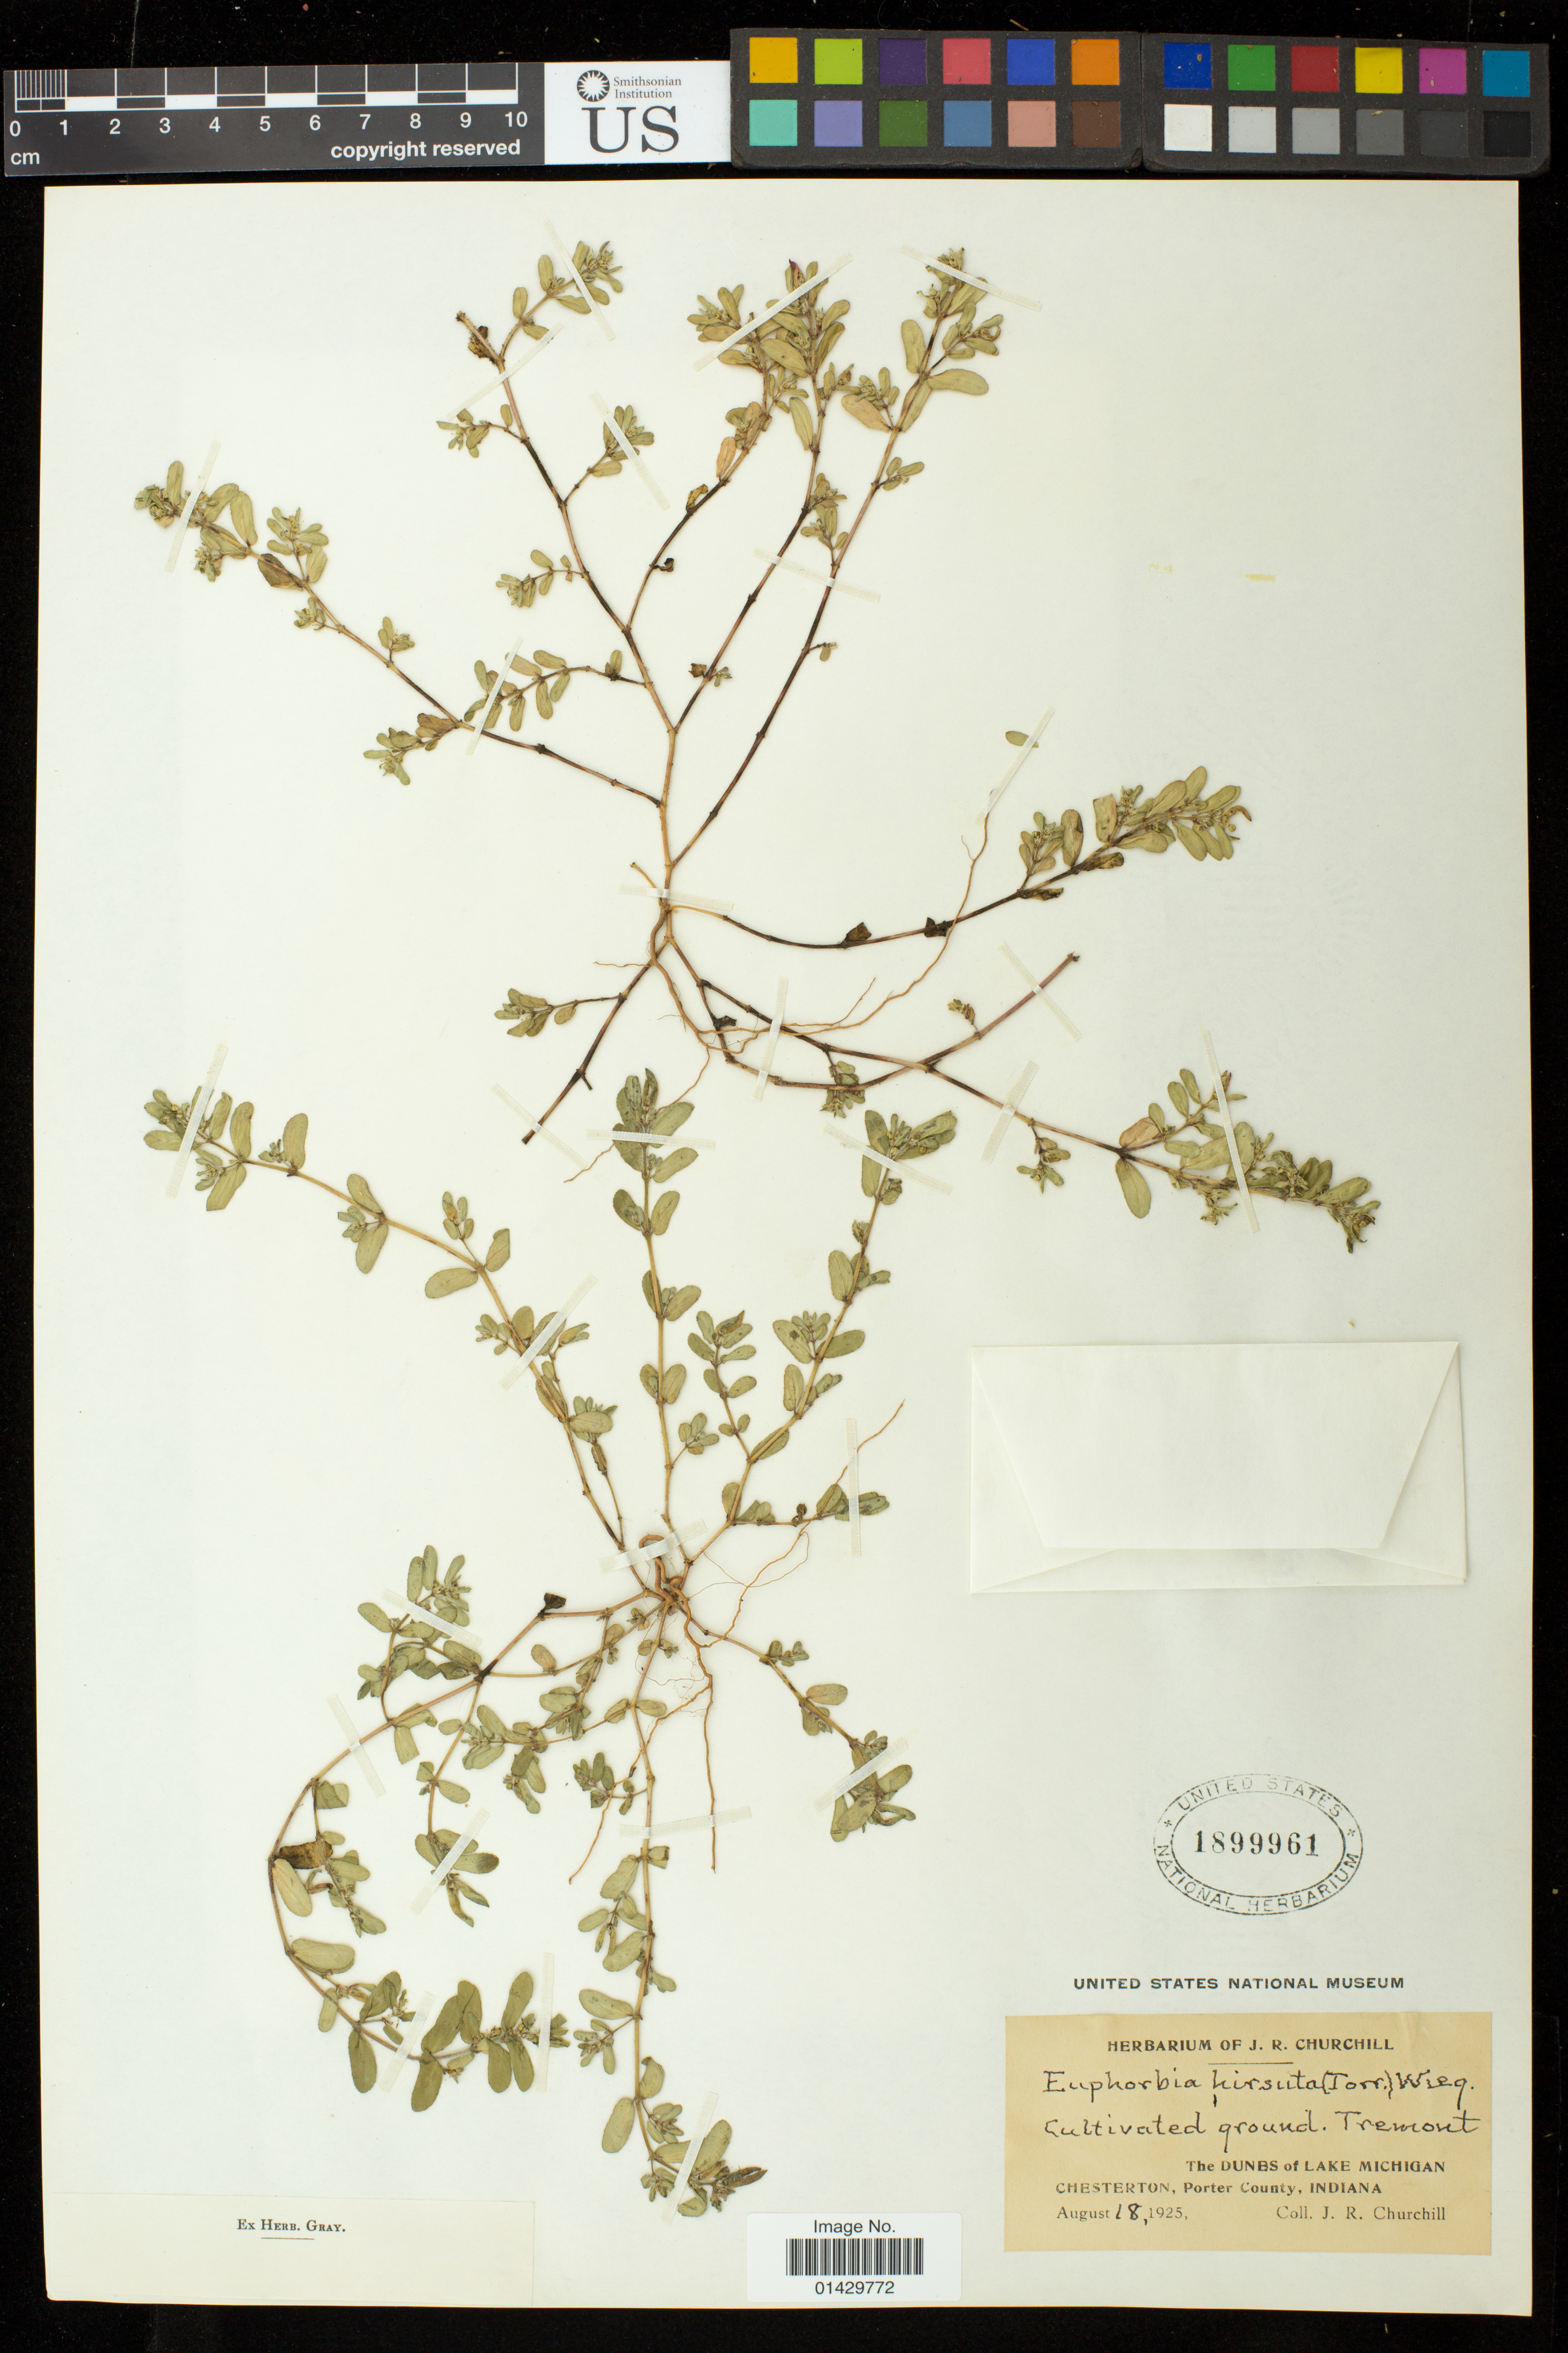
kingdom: Plantae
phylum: Tracheophyta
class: Magnoliopsida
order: Malpighiales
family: Euphorbiaceae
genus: Euphorbia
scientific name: Euphorbia vermiculata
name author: Raf.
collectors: J. Churchill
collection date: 1925-08-18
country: United States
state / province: Indiana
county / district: Porter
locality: Cultivated ground Tremont; The Dunes of Lake Michigan; Chesterton, Porter County, Indiana;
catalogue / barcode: US 1899961